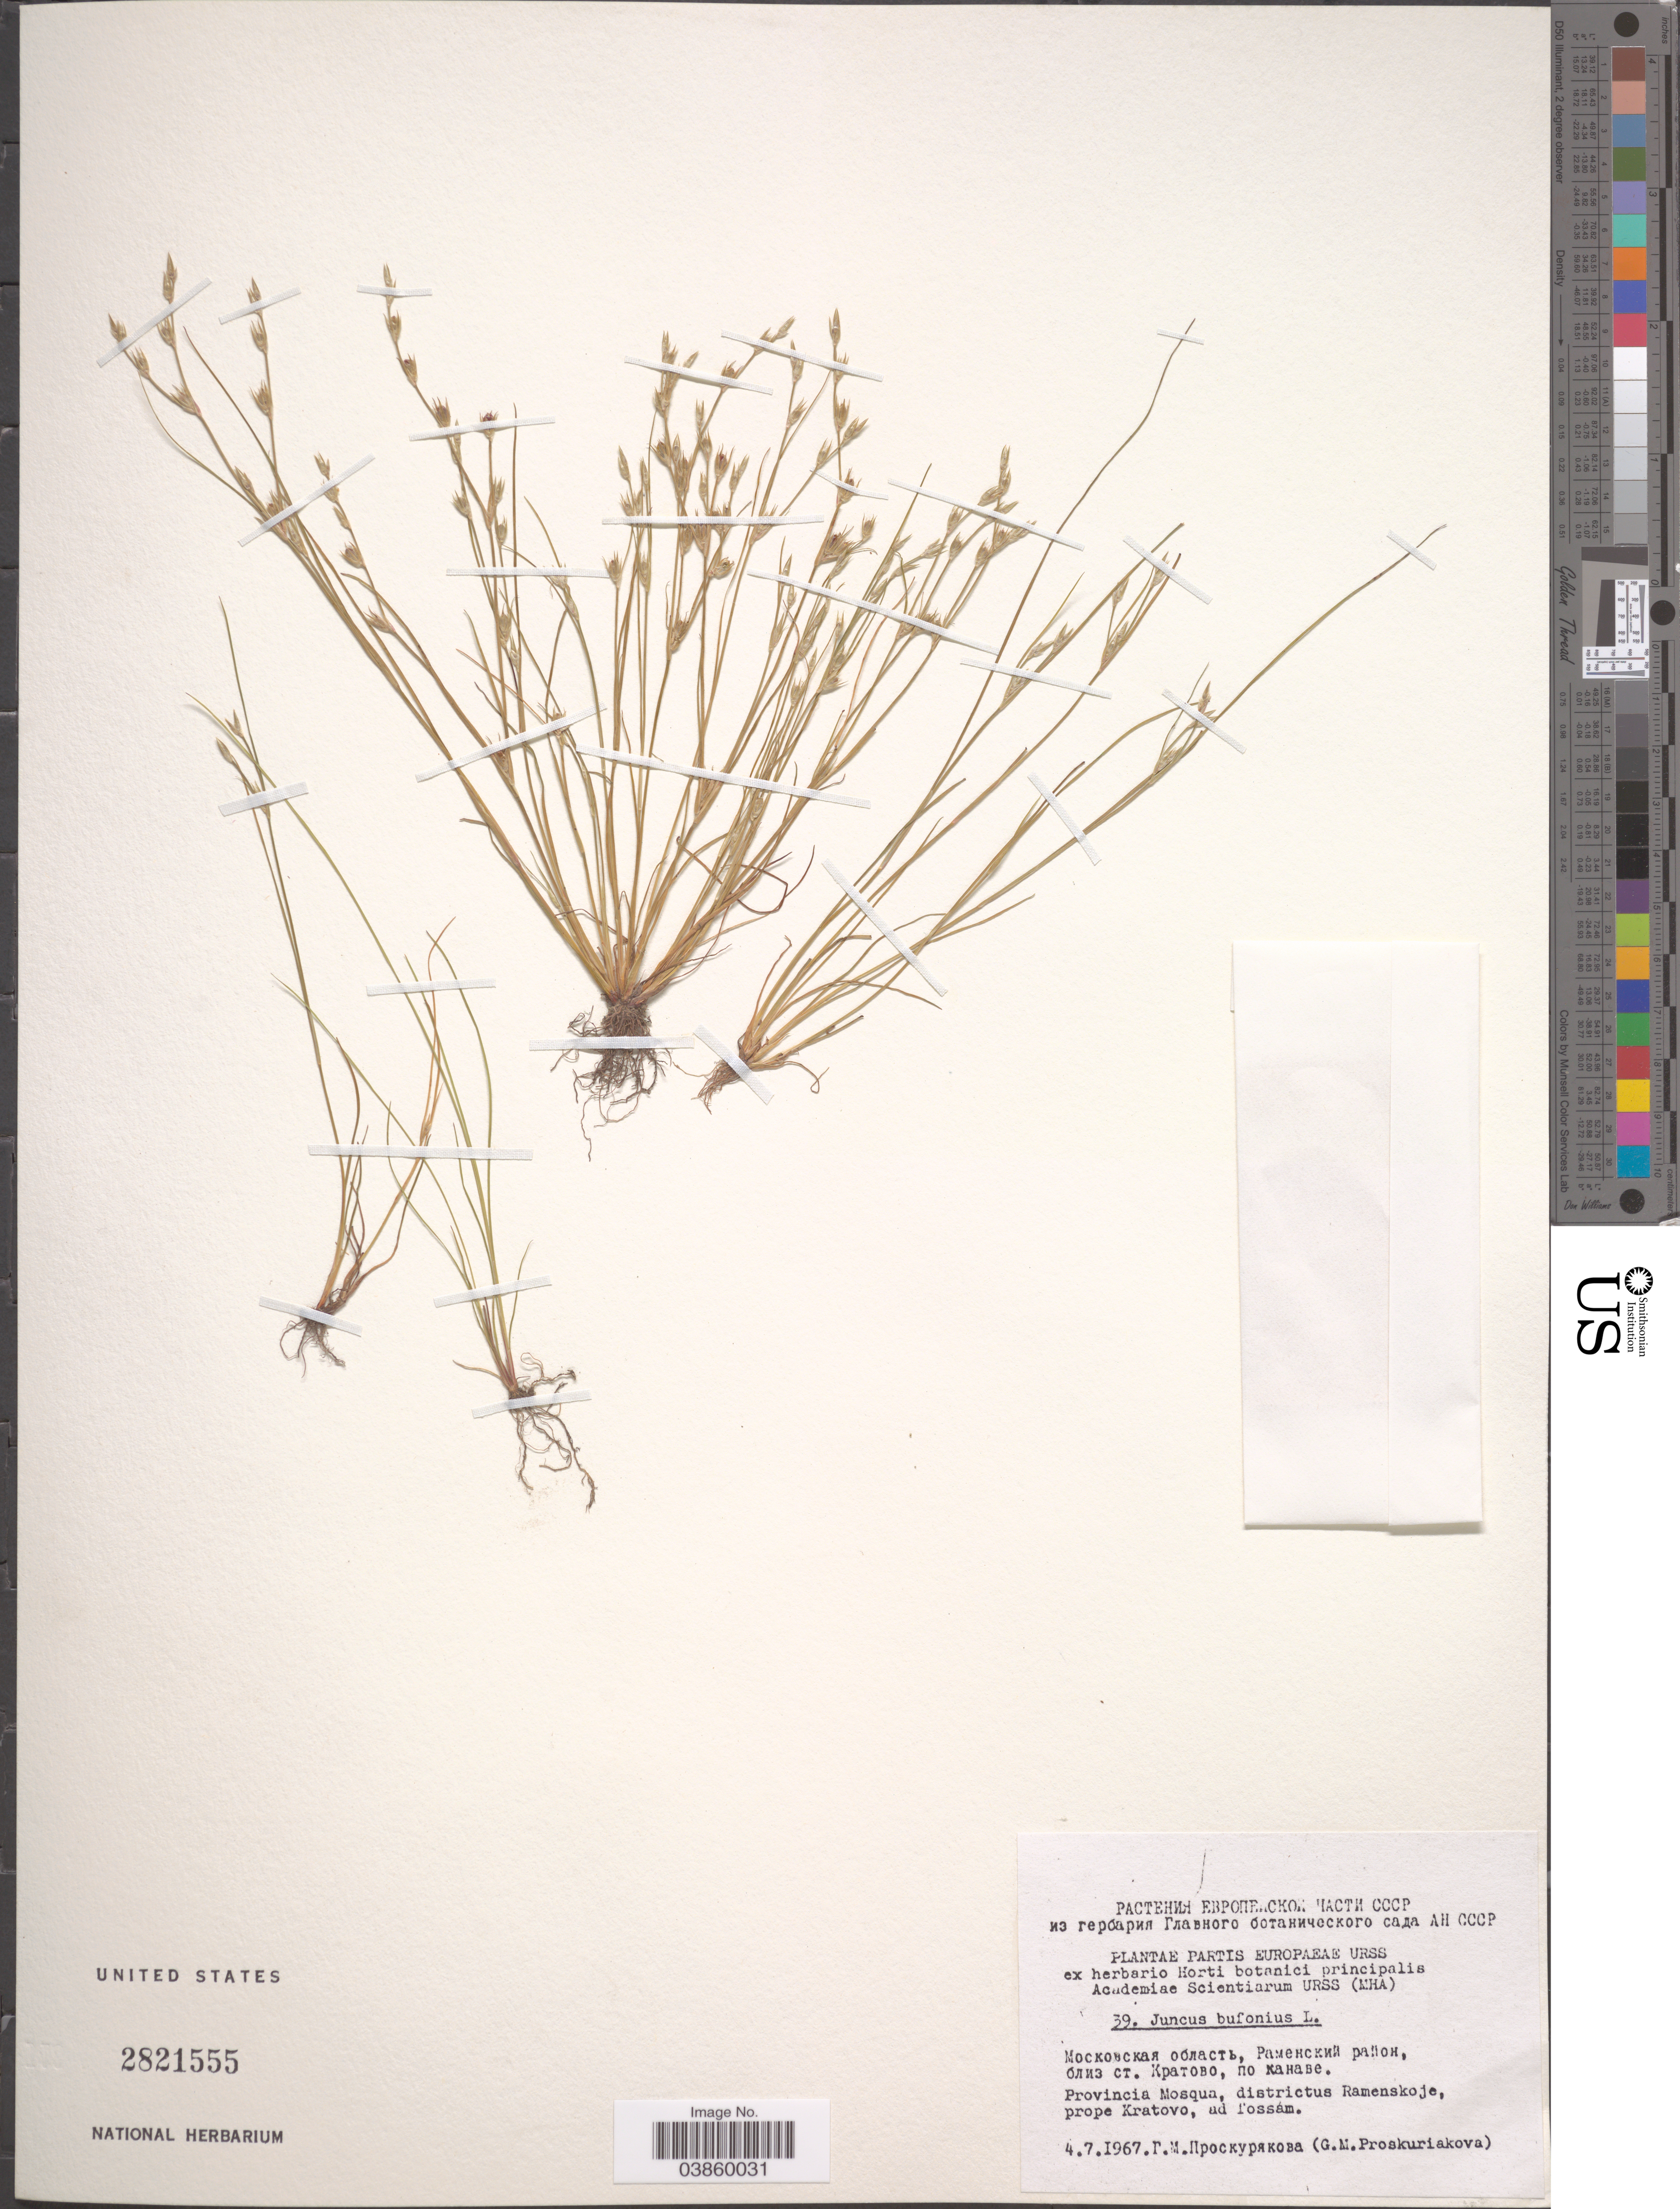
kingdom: Plantae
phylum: Tracheophyta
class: Liliopsida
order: Poales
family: Juncaceae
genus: Juncus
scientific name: Juncus bufonius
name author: L.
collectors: G. Proskuriakova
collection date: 1967-07-04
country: Russian Federation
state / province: Moscow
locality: Provincia Mosqua, districtus Ramenskoje, prope Kratovo, ad Tossám.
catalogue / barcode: US 2821555